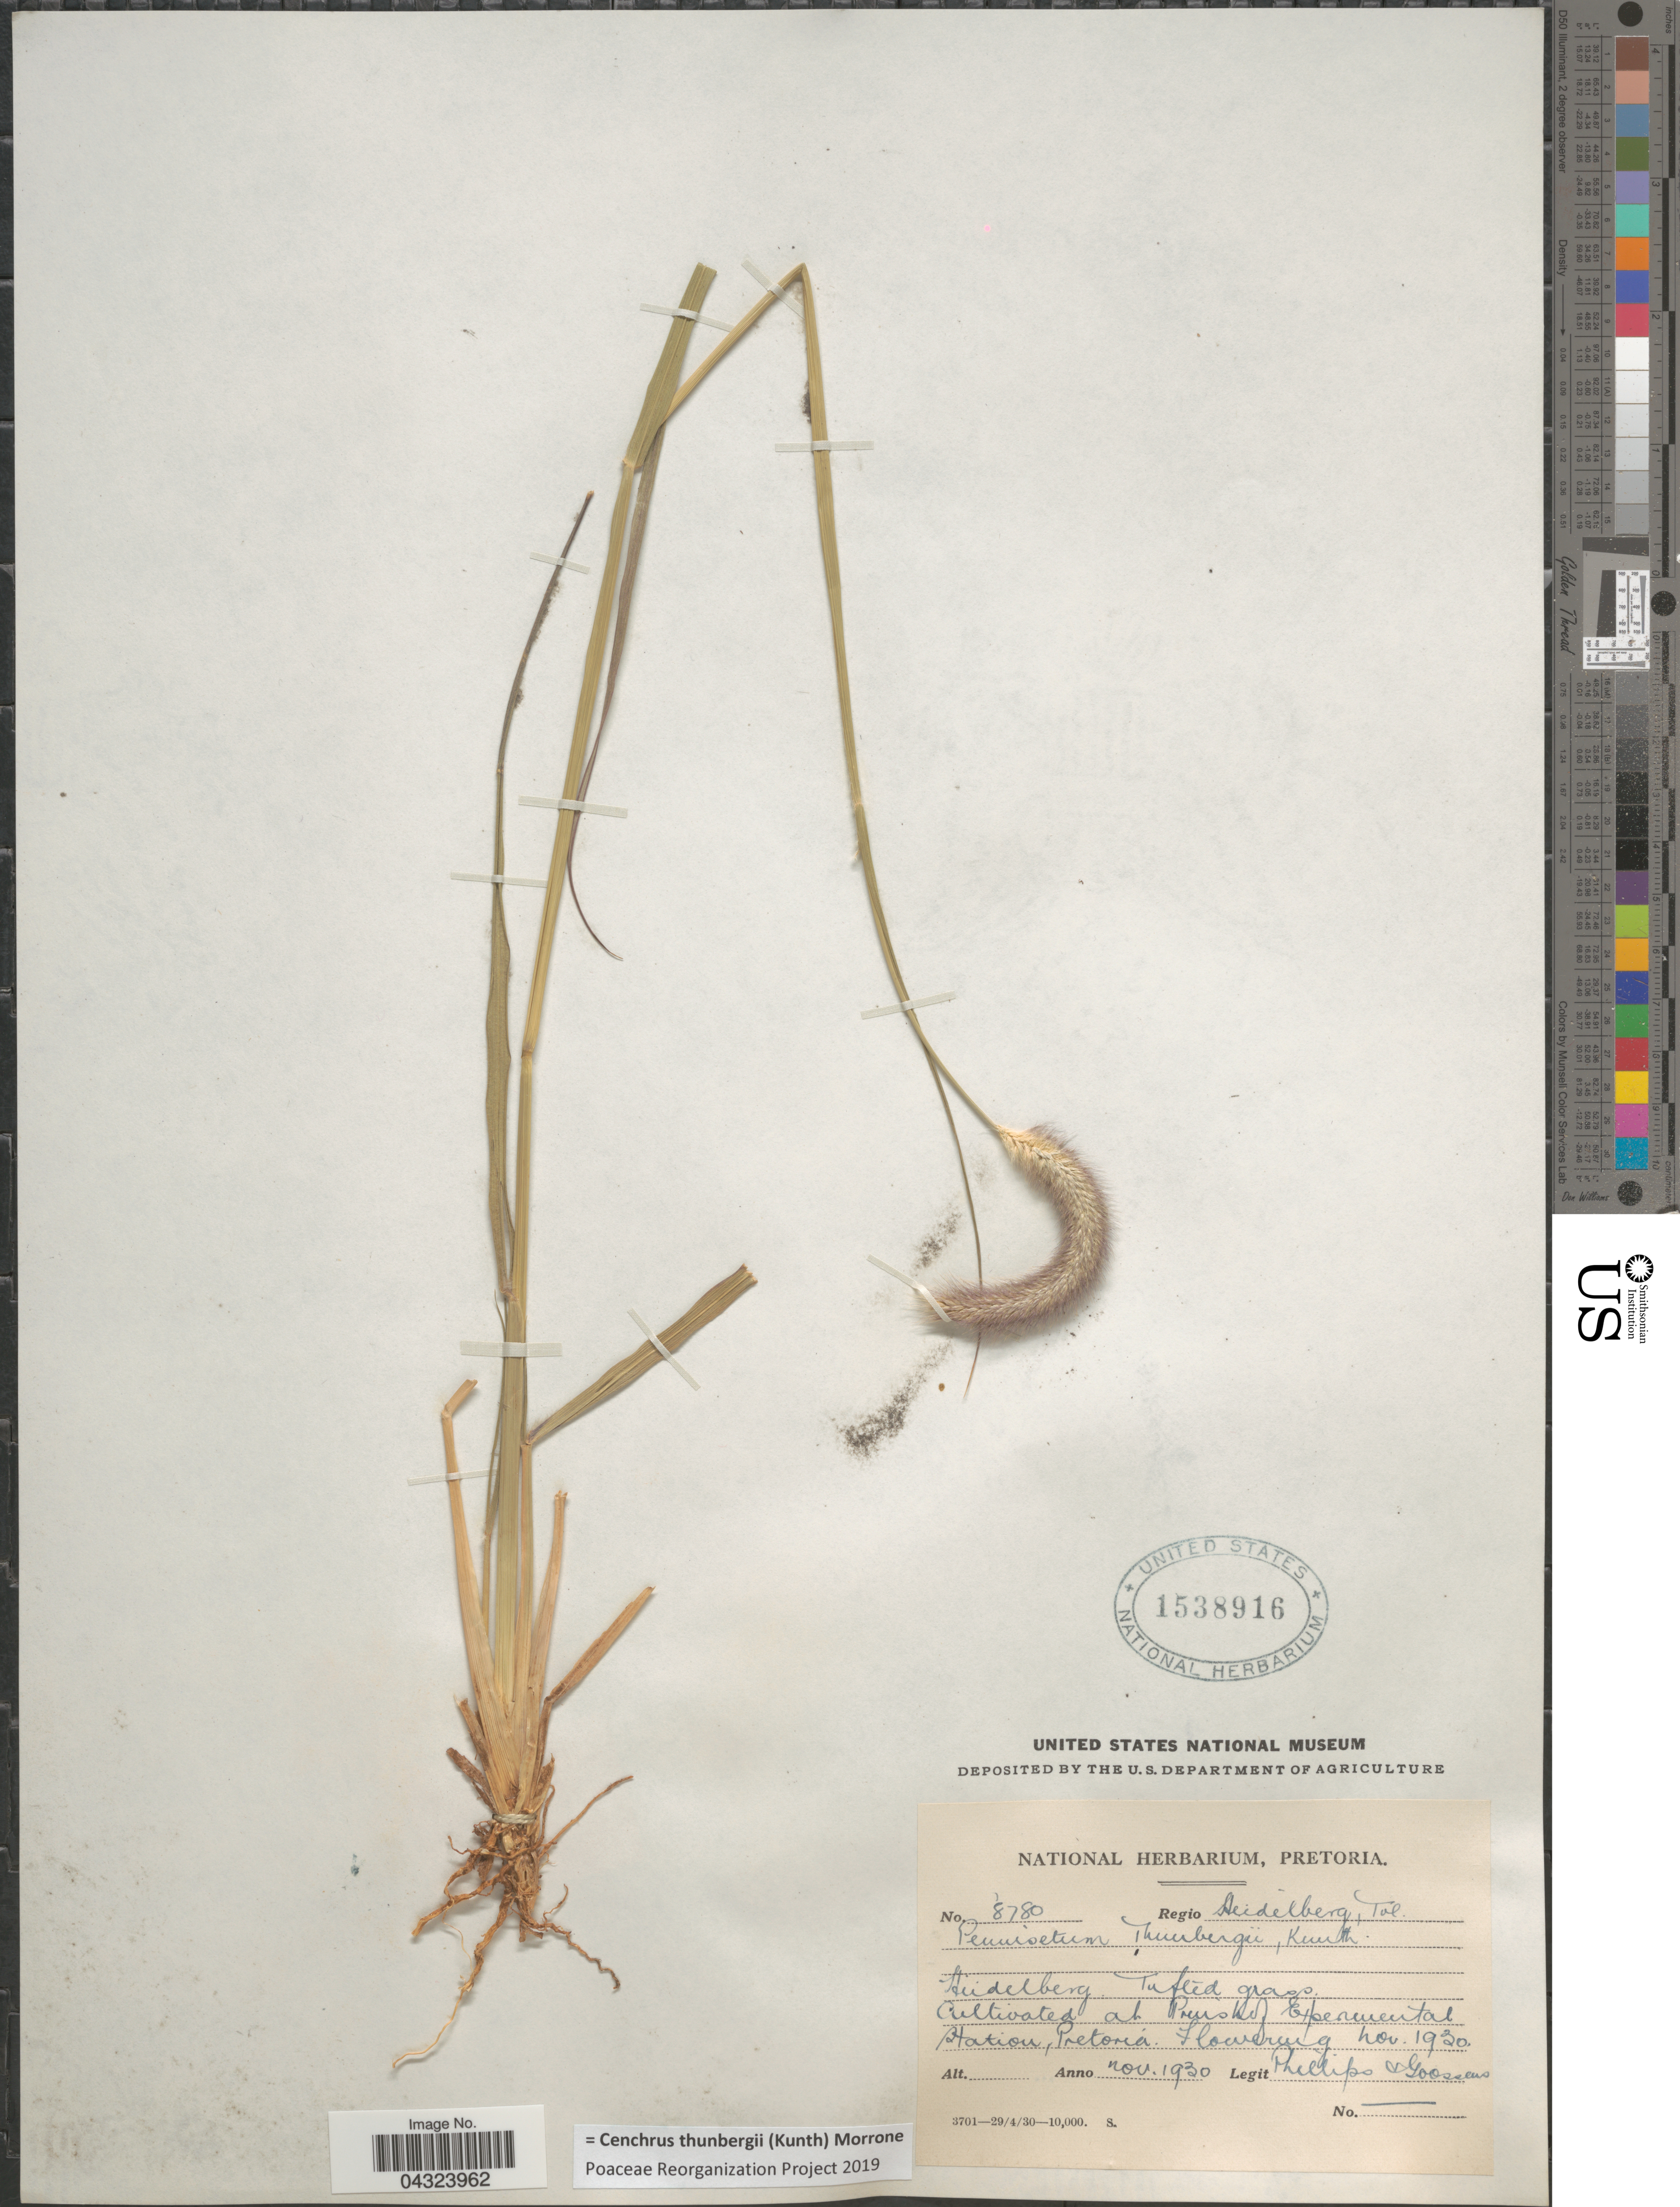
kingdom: Plantae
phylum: Tracheophyta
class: Liliopsida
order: Poales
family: Poaceae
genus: Cenchrus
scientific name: Cenchrus thunbergii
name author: (Kunth) Morrone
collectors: -- Phillips & -. Goossens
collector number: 8780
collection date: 1930-11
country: South Africa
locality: Regio Heidelberg, Tvl. At Prinshof Experimental Station, Pretoria.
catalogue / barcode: US 1538916